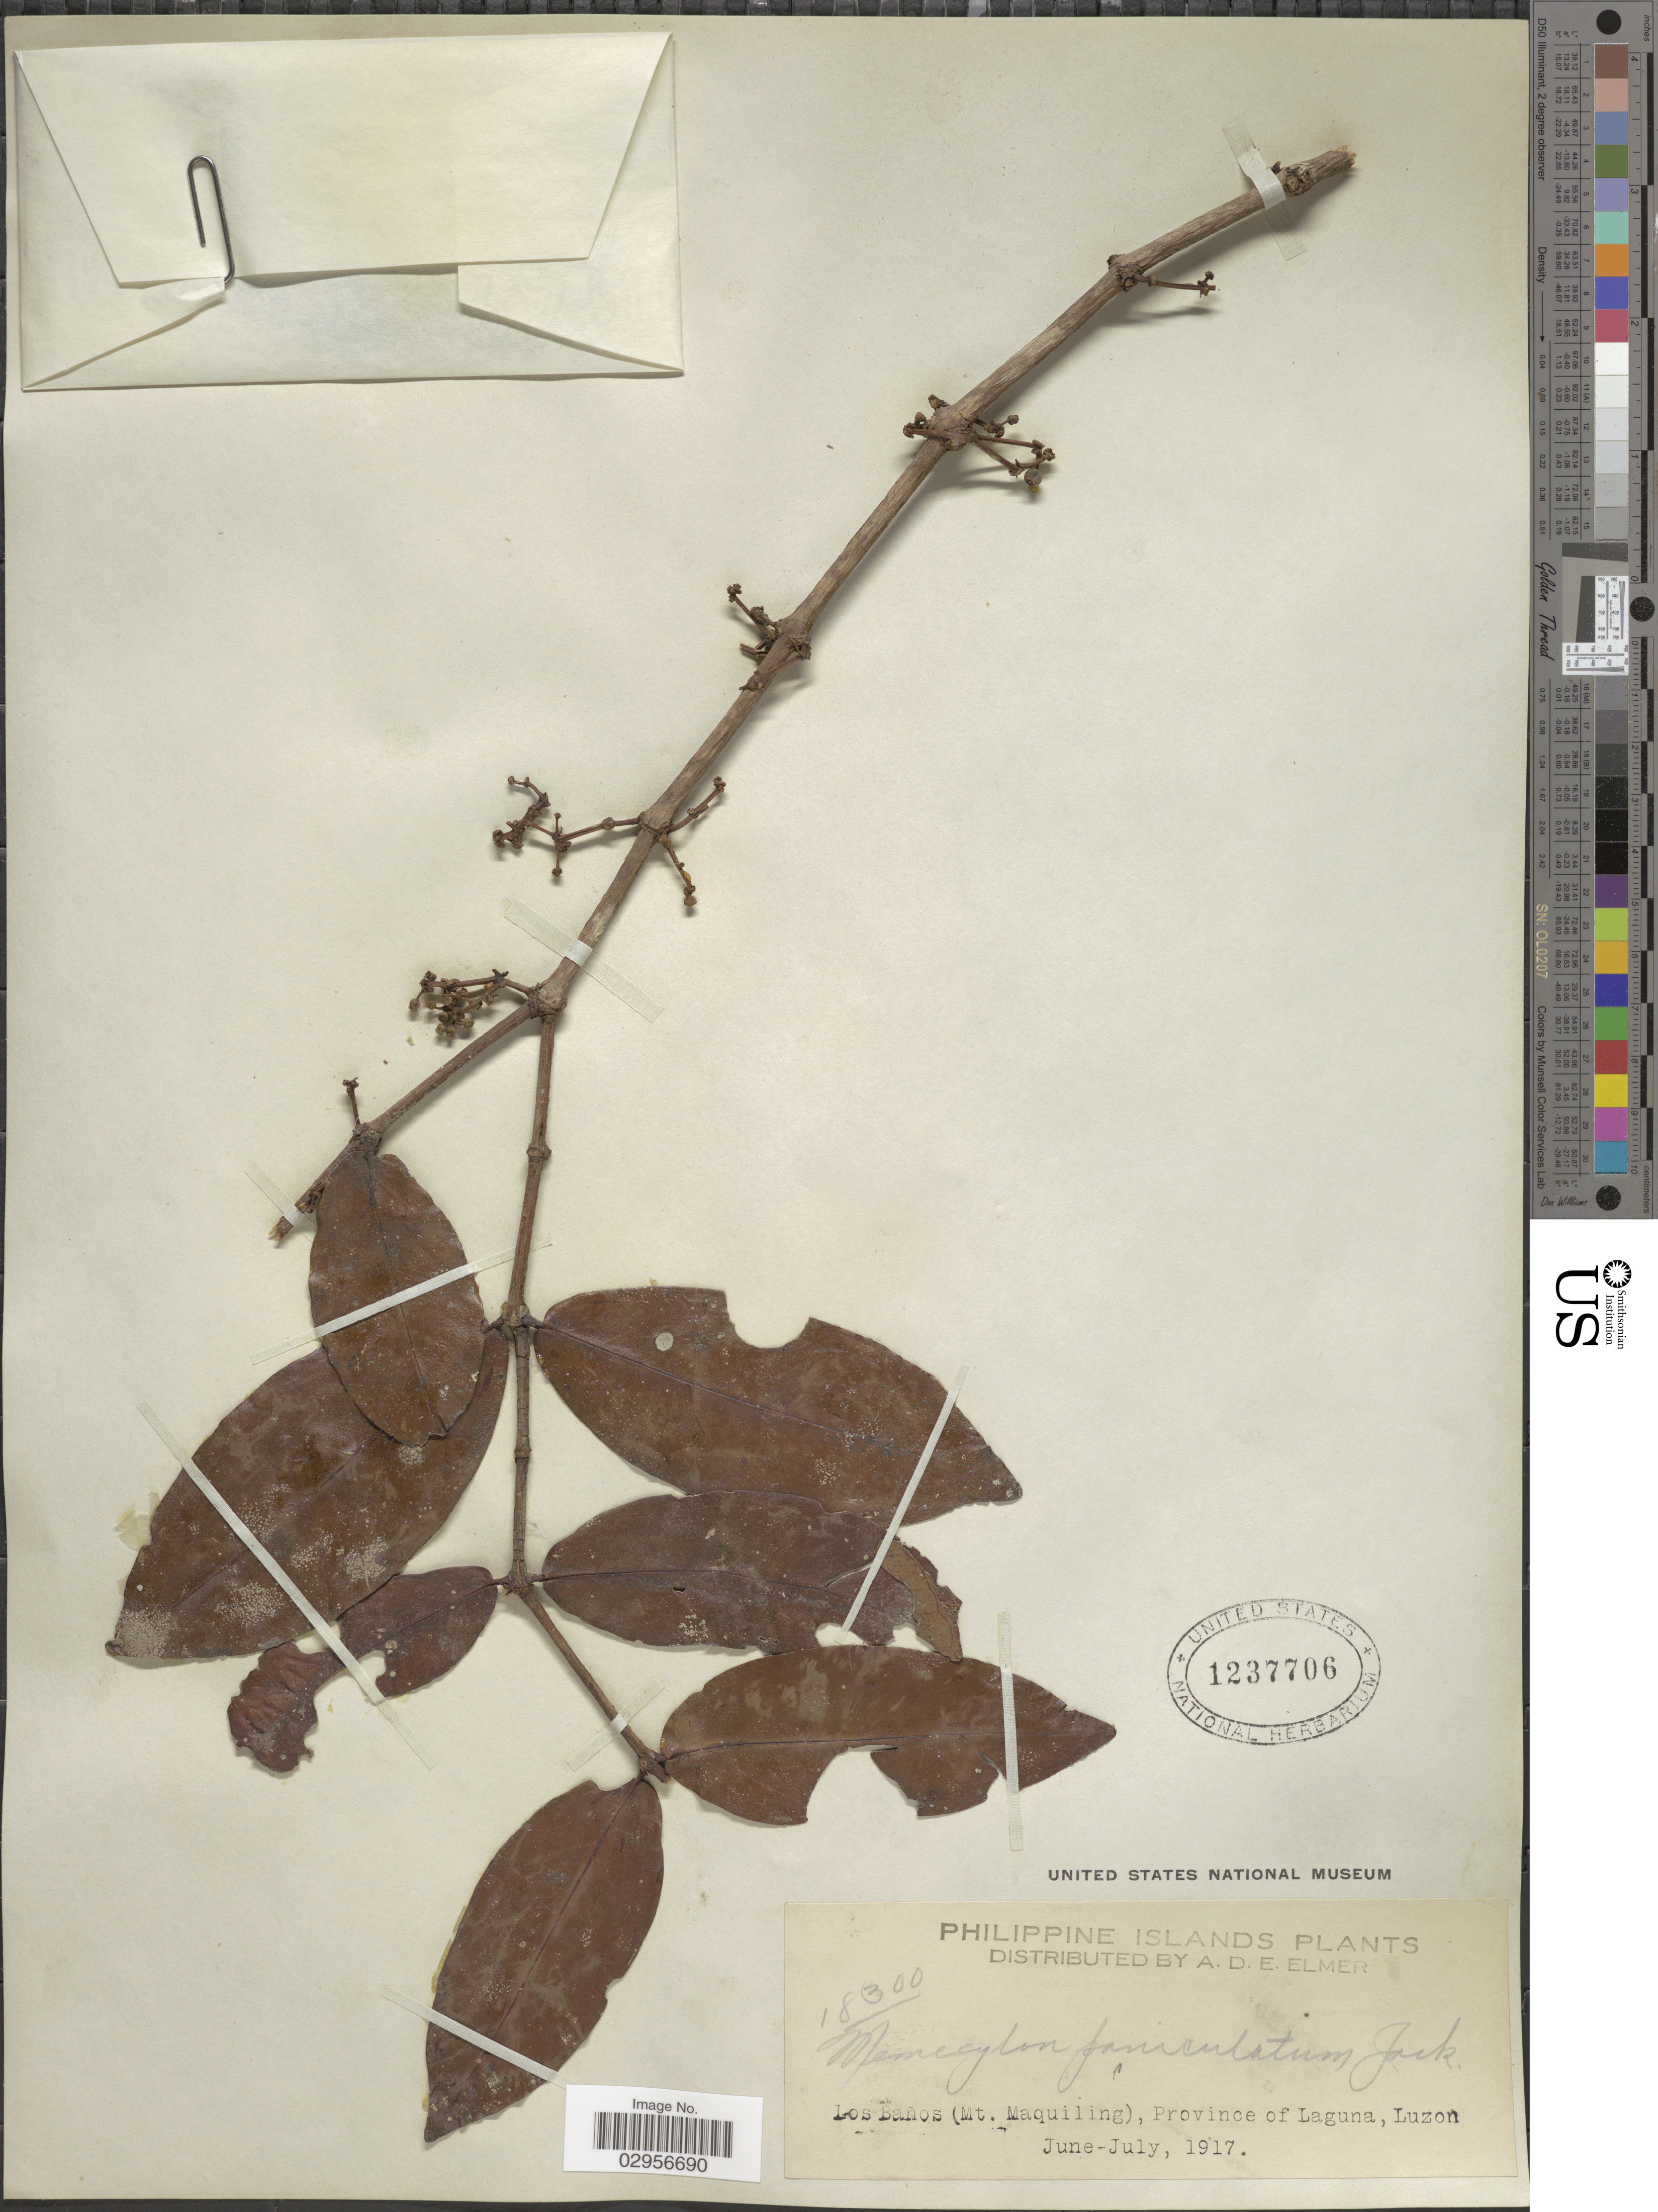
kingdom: Plantae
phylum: Tracheophyta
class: Magnoliopsida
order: Myrtales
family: Melastomataceae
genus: Memecylon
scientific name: Memecylon paniculatum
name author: Jack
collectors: A. D. E. Elmer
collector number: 18300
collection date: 1917-06/1917-07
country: Philippines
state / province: Calabarzon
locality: Los Baños (Mt. Maquiling), Province of Laguna, Luzon.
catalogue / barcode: US 1237706